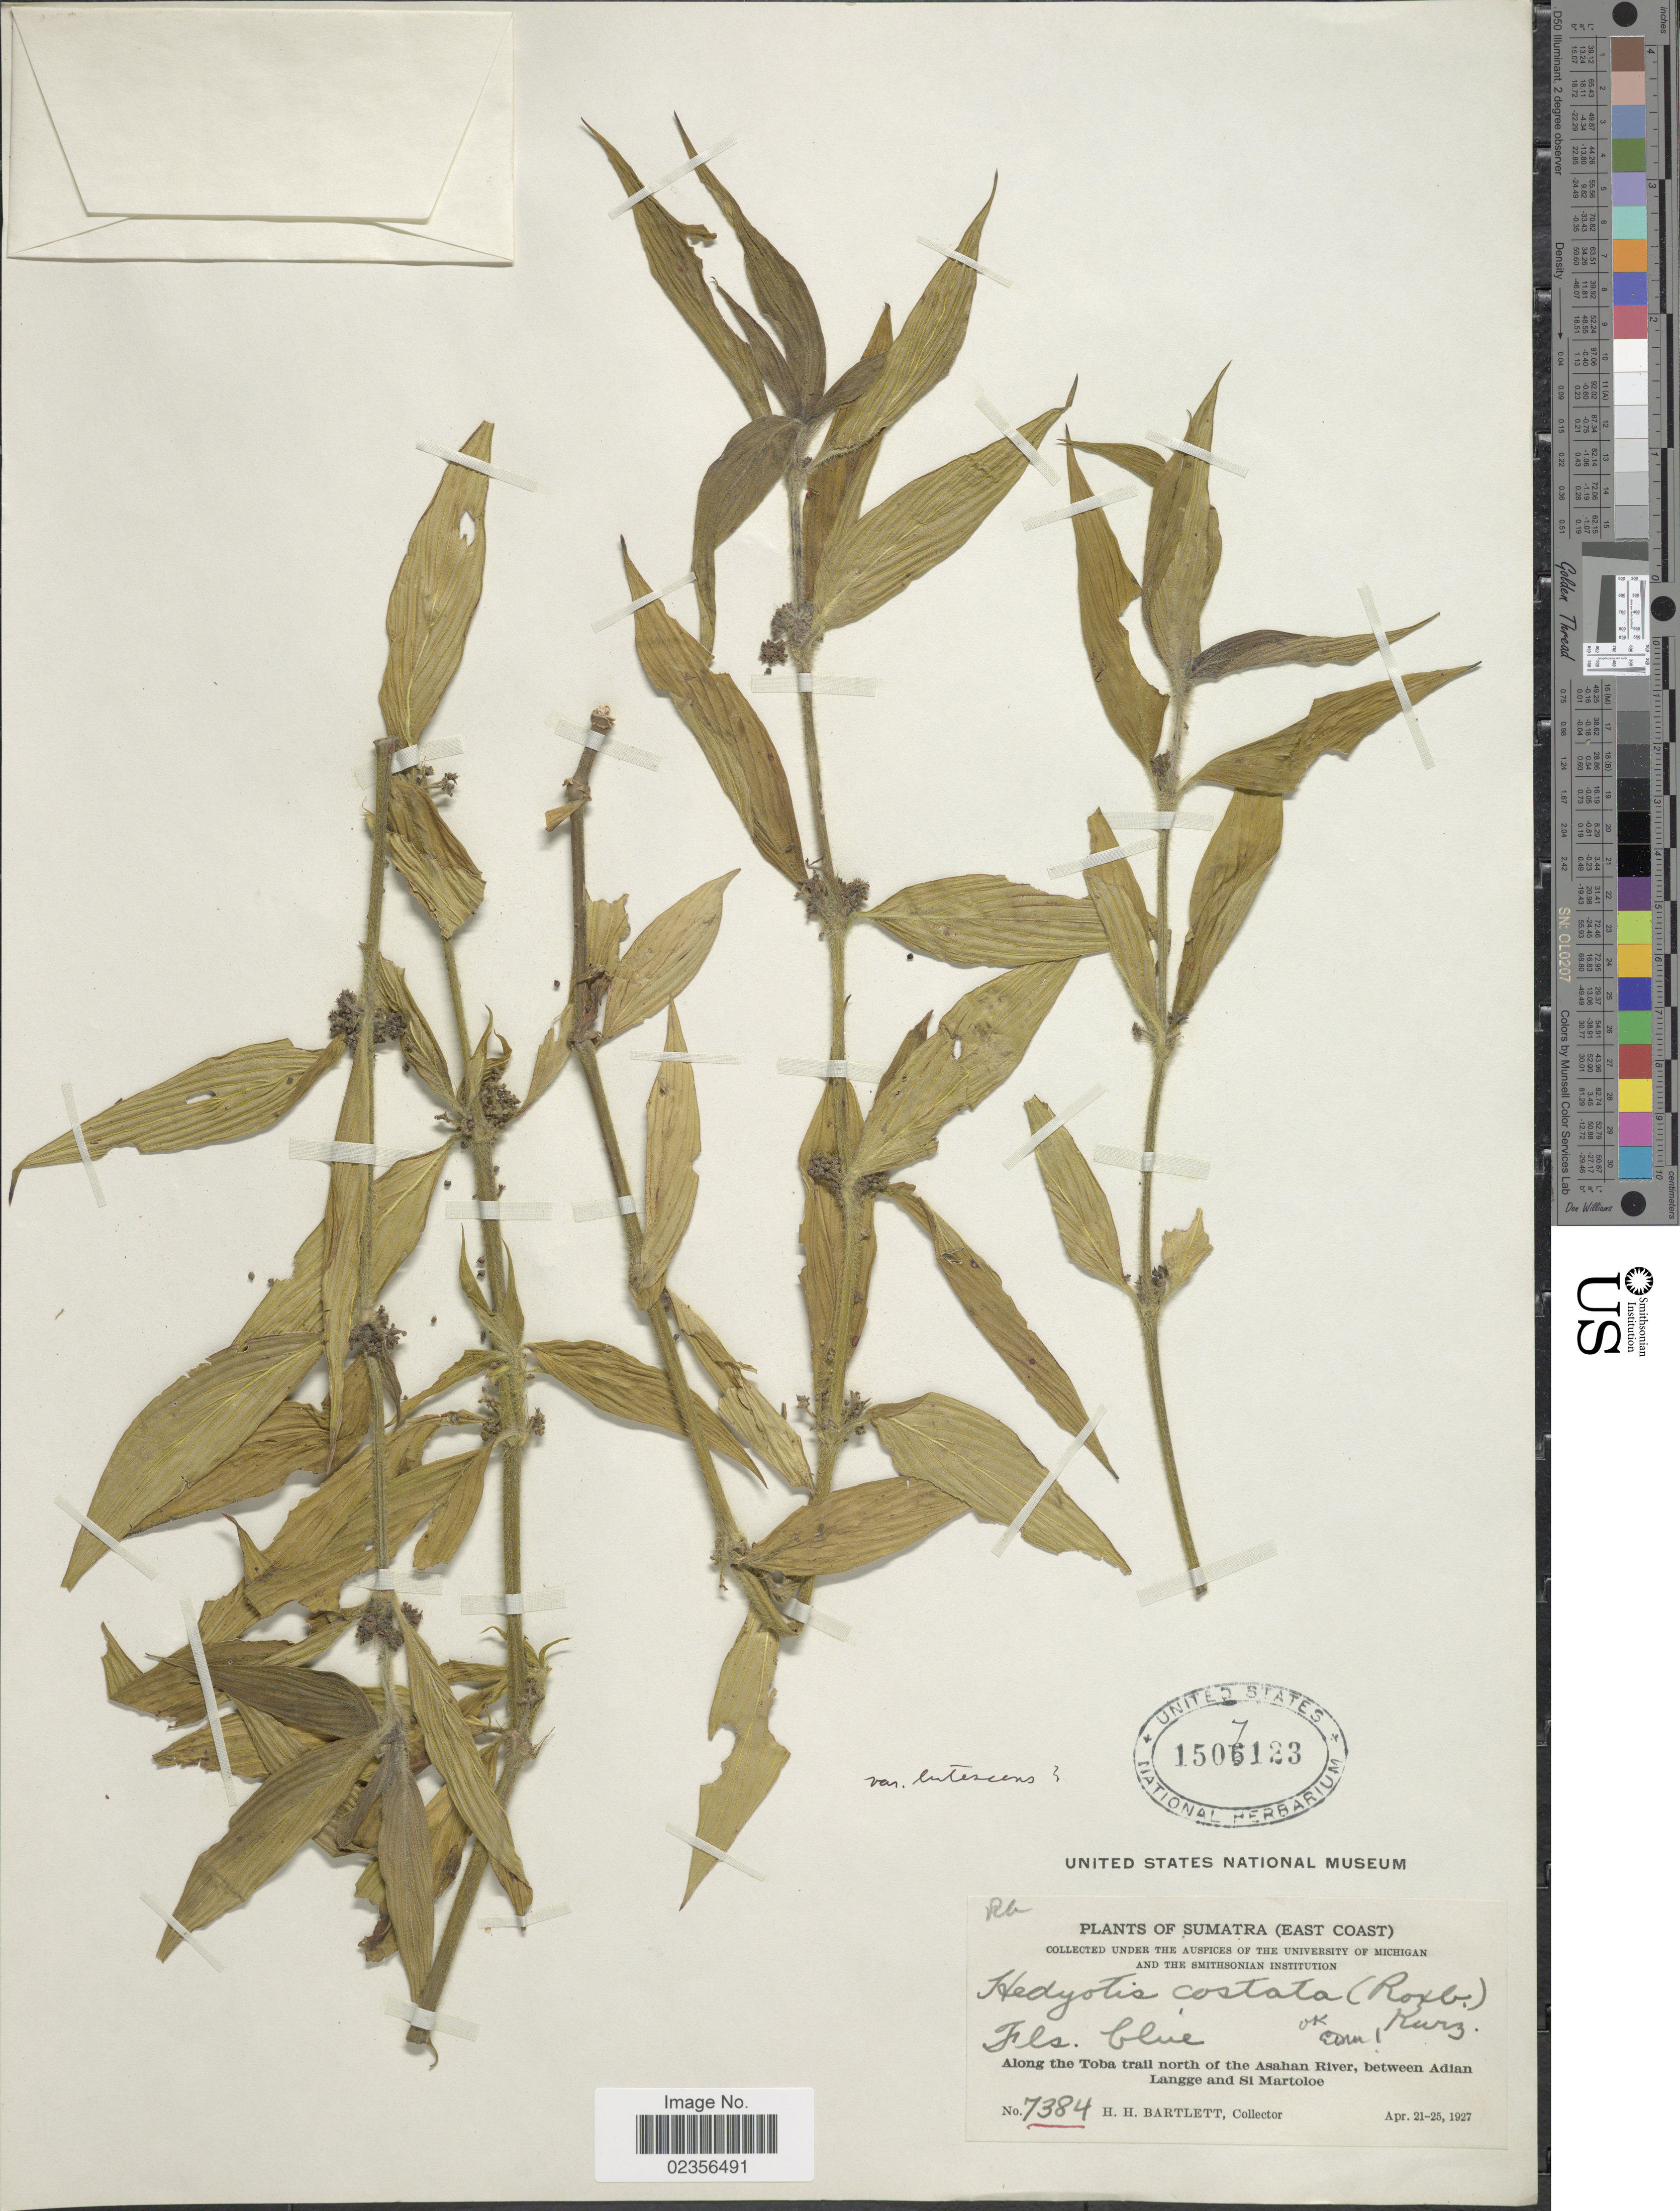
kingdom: Plantae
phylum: Tracheophyta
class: Magnoliopsida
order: Gentianales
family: Rubiaceae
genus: Hedyotis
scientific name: Hedyotis vestita var. lutescens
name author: (Kaneh.) Fosberg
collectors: H. H. Bartlett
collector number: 7384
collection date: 1927-04-21/1927-04-25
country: Indonesia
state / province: Sumatra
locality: (East Coast). Along the Toba trail north of the Asahan River, between Adian Langge and Si Martoloe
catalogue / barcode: US 1507123